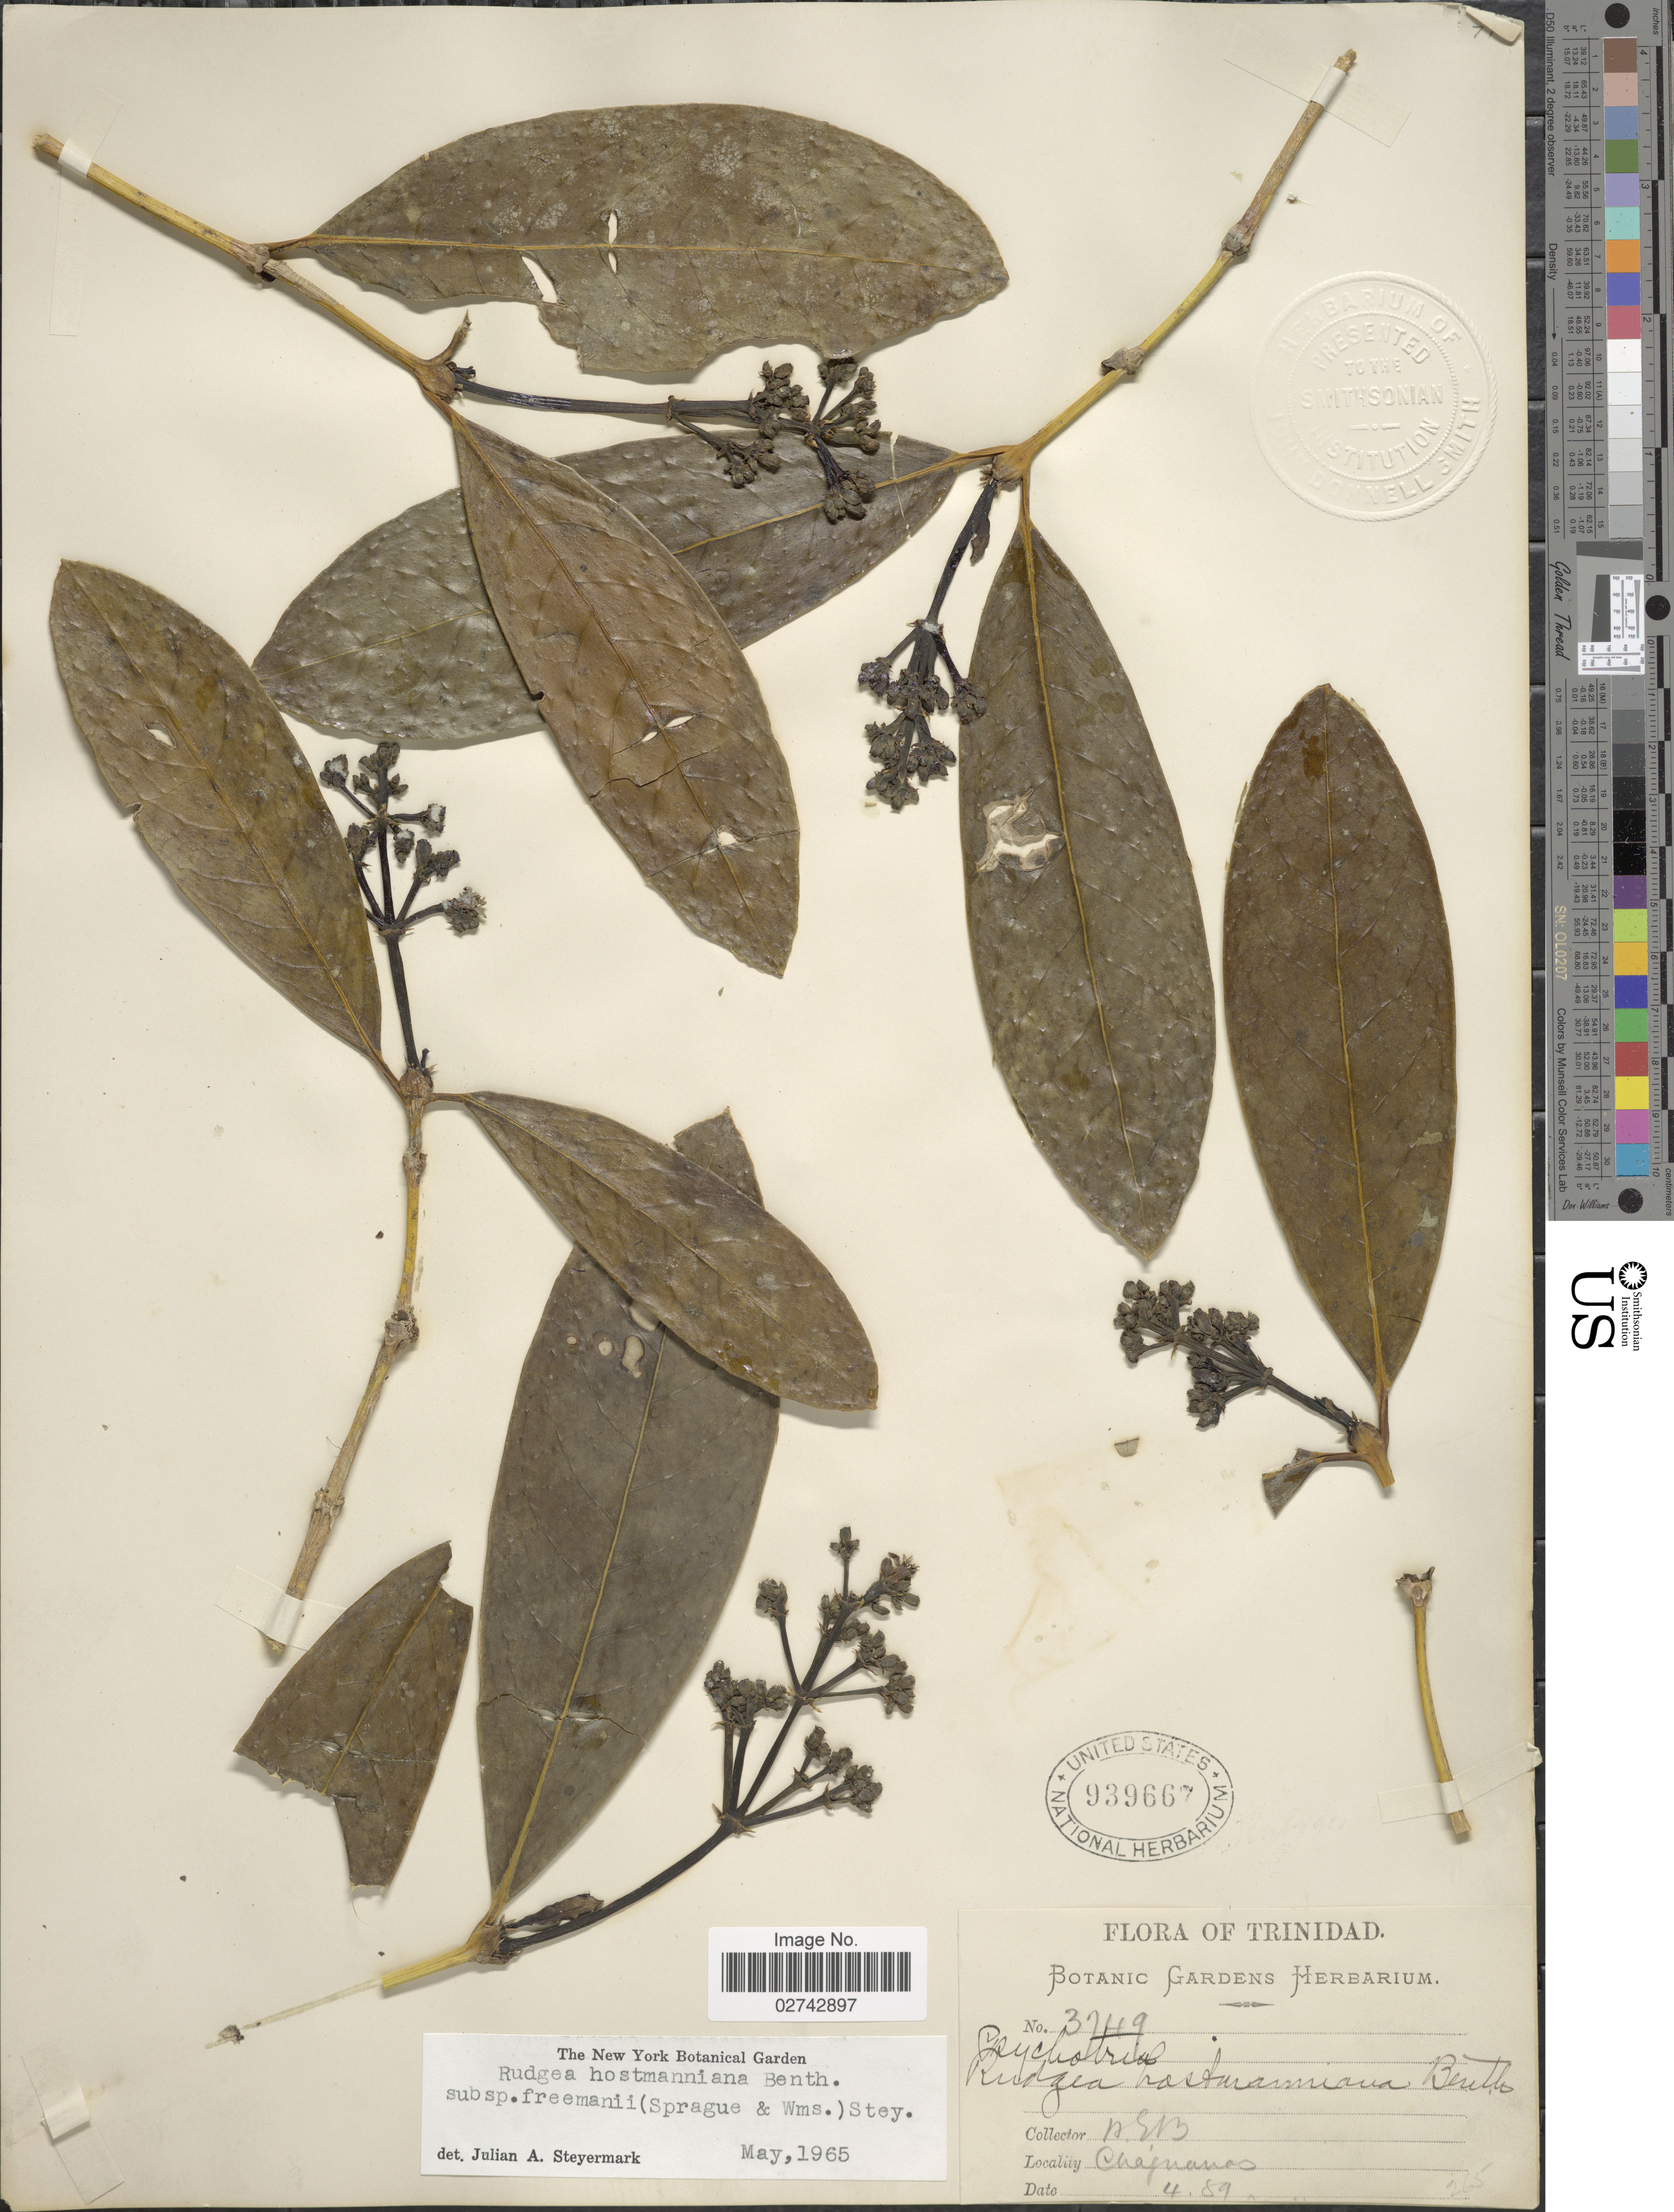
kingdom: Plantae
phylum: Tracheophyta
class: Magnoliopsida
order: Gentianales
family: Rubiaceae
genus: Rudgea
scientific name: Rudgea hostmanniana subsp. freemanii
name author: (C. Sprague & R.O. Williams ex R.O. Williams & Cheesman) Steyerm.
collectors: W. E. Broadway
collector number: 3749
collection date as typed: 4.89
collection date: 1889-04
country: Trinidad and Tobago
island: Trinidad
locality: Trinidad, Chaguanas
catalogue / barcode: US 939667